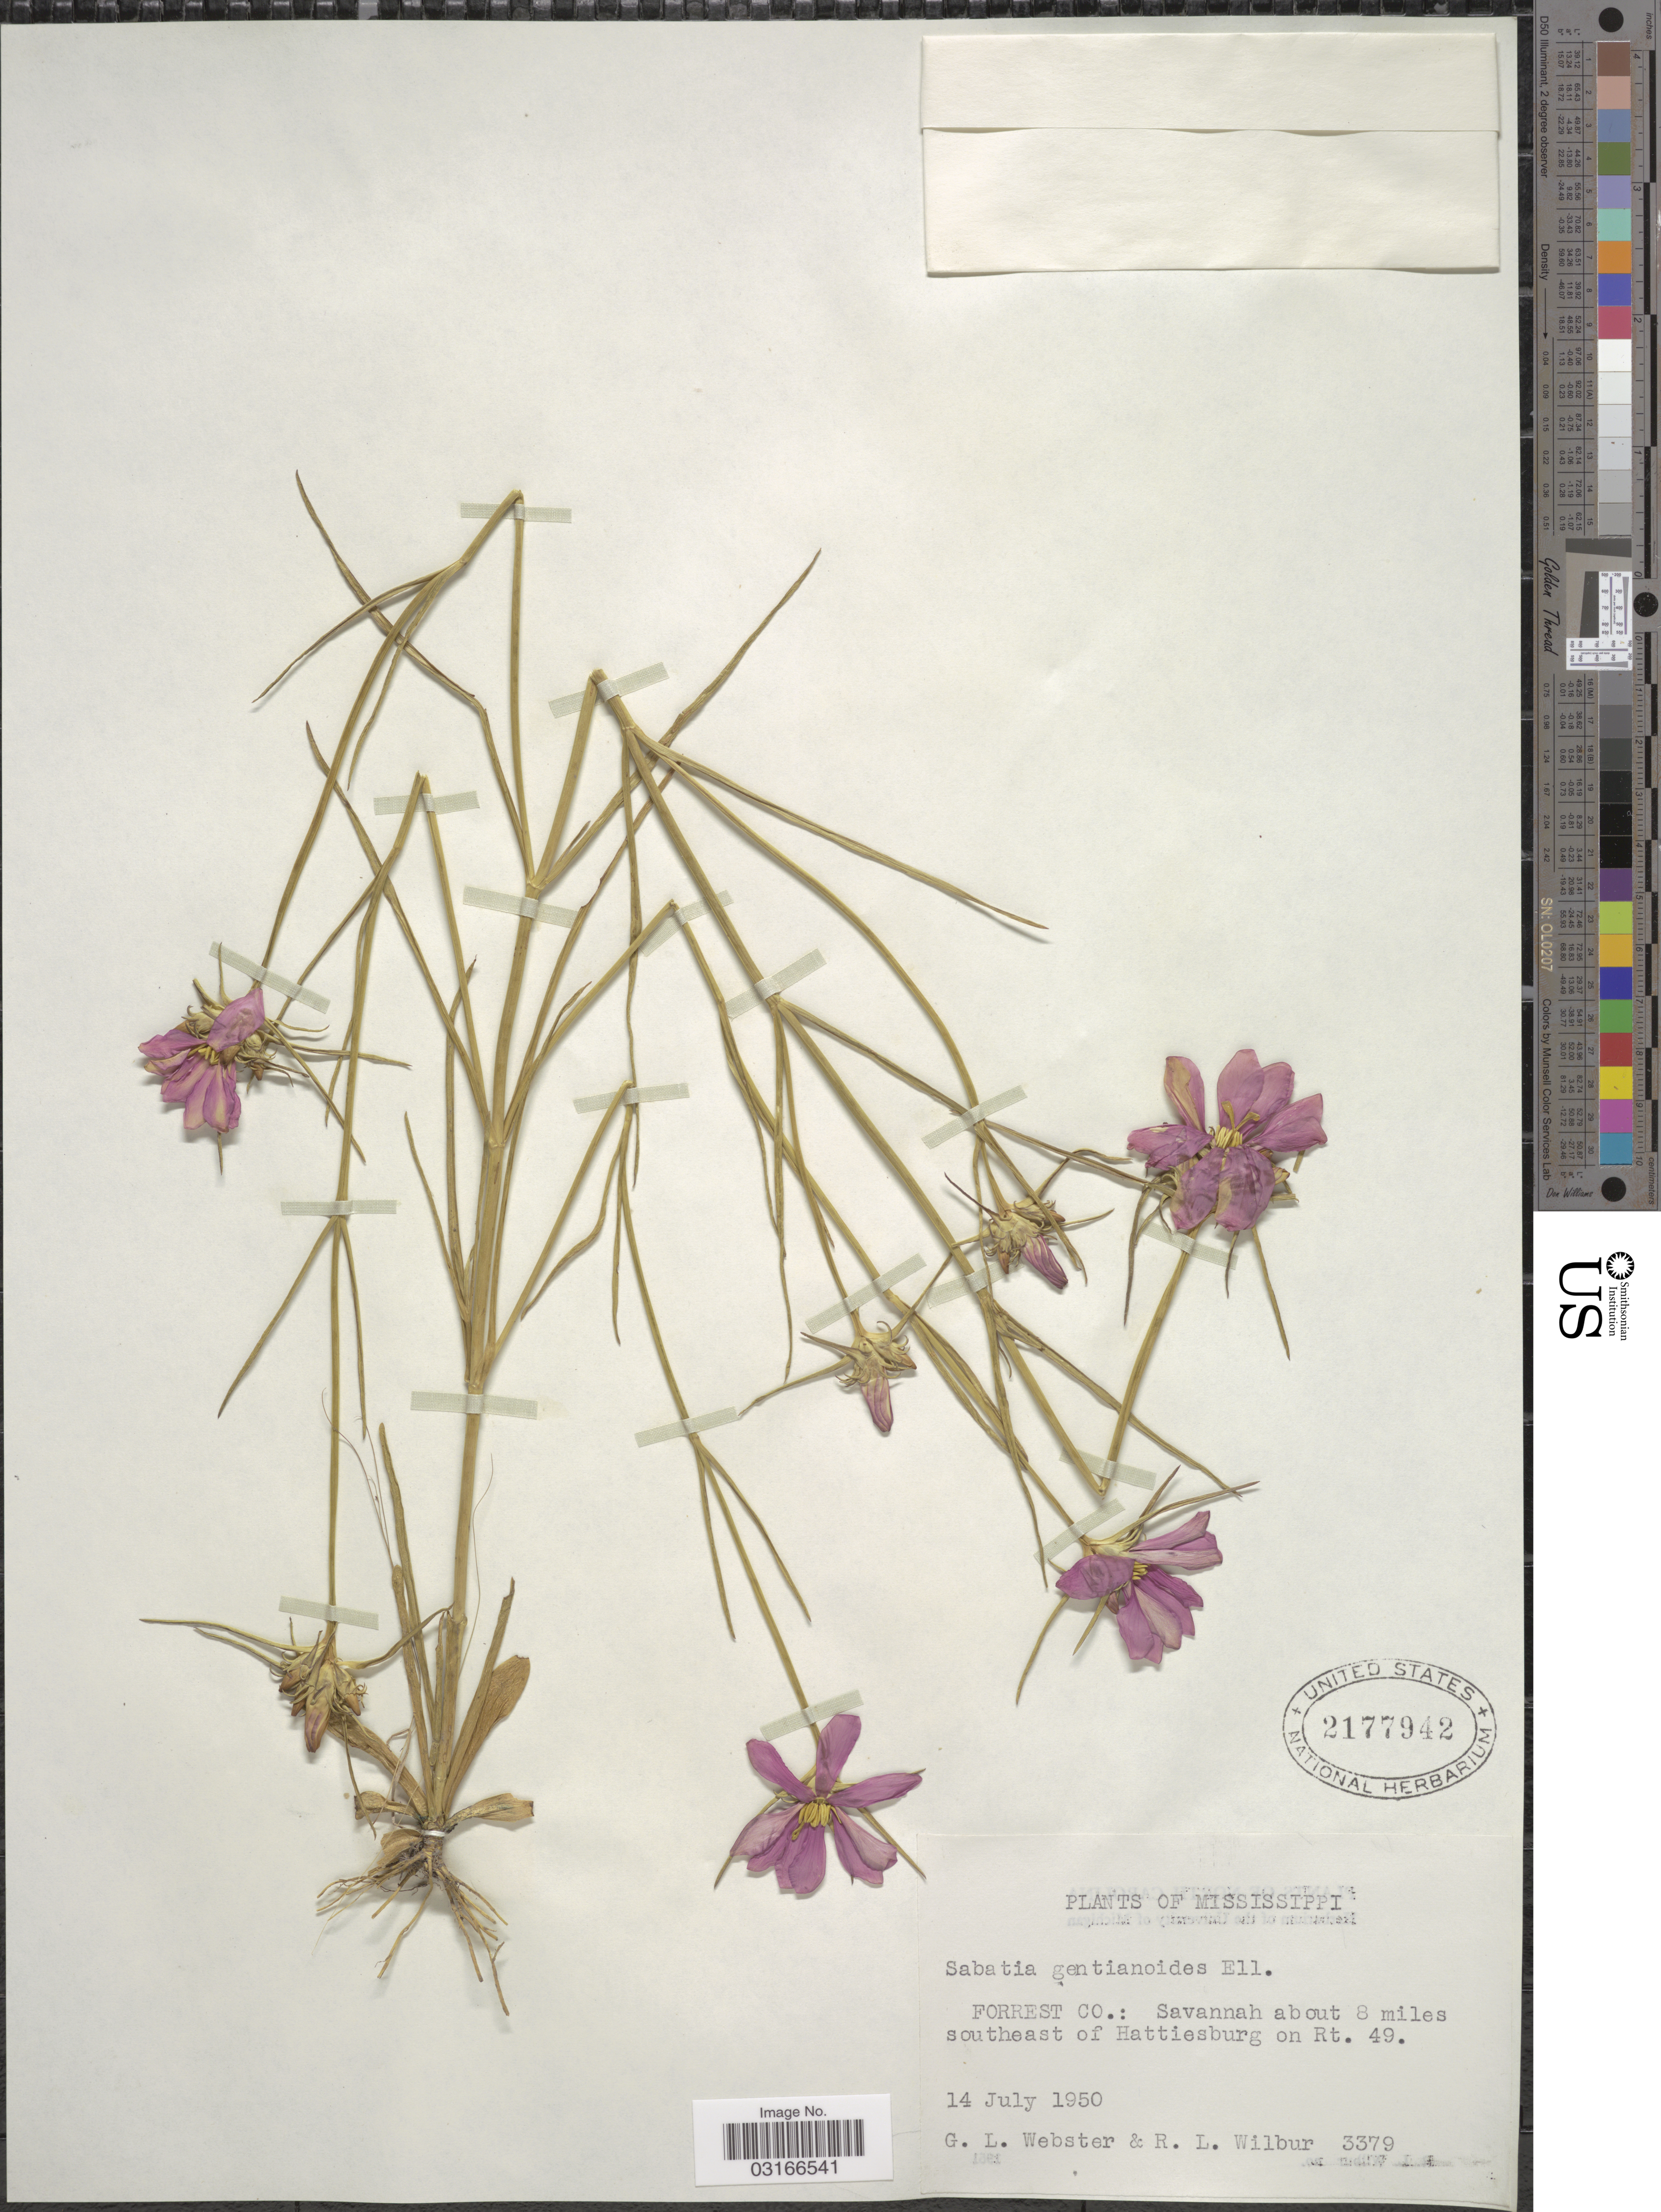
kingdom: Plantae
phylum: Tracheophyta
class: Magnoliopsida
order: Gentianales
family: Gentianaceae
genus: Sabatia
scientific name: Sabatia gentianoides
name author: Elliott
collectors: G. L. Webster & R. L. Wilbur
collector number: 3379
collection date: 1950-07-14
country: United States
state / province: Mississippi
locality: Forrest Co.: Savannah about 8 miles southeast of Hattiesburg on Rt. 49.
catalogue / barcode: US 2177942